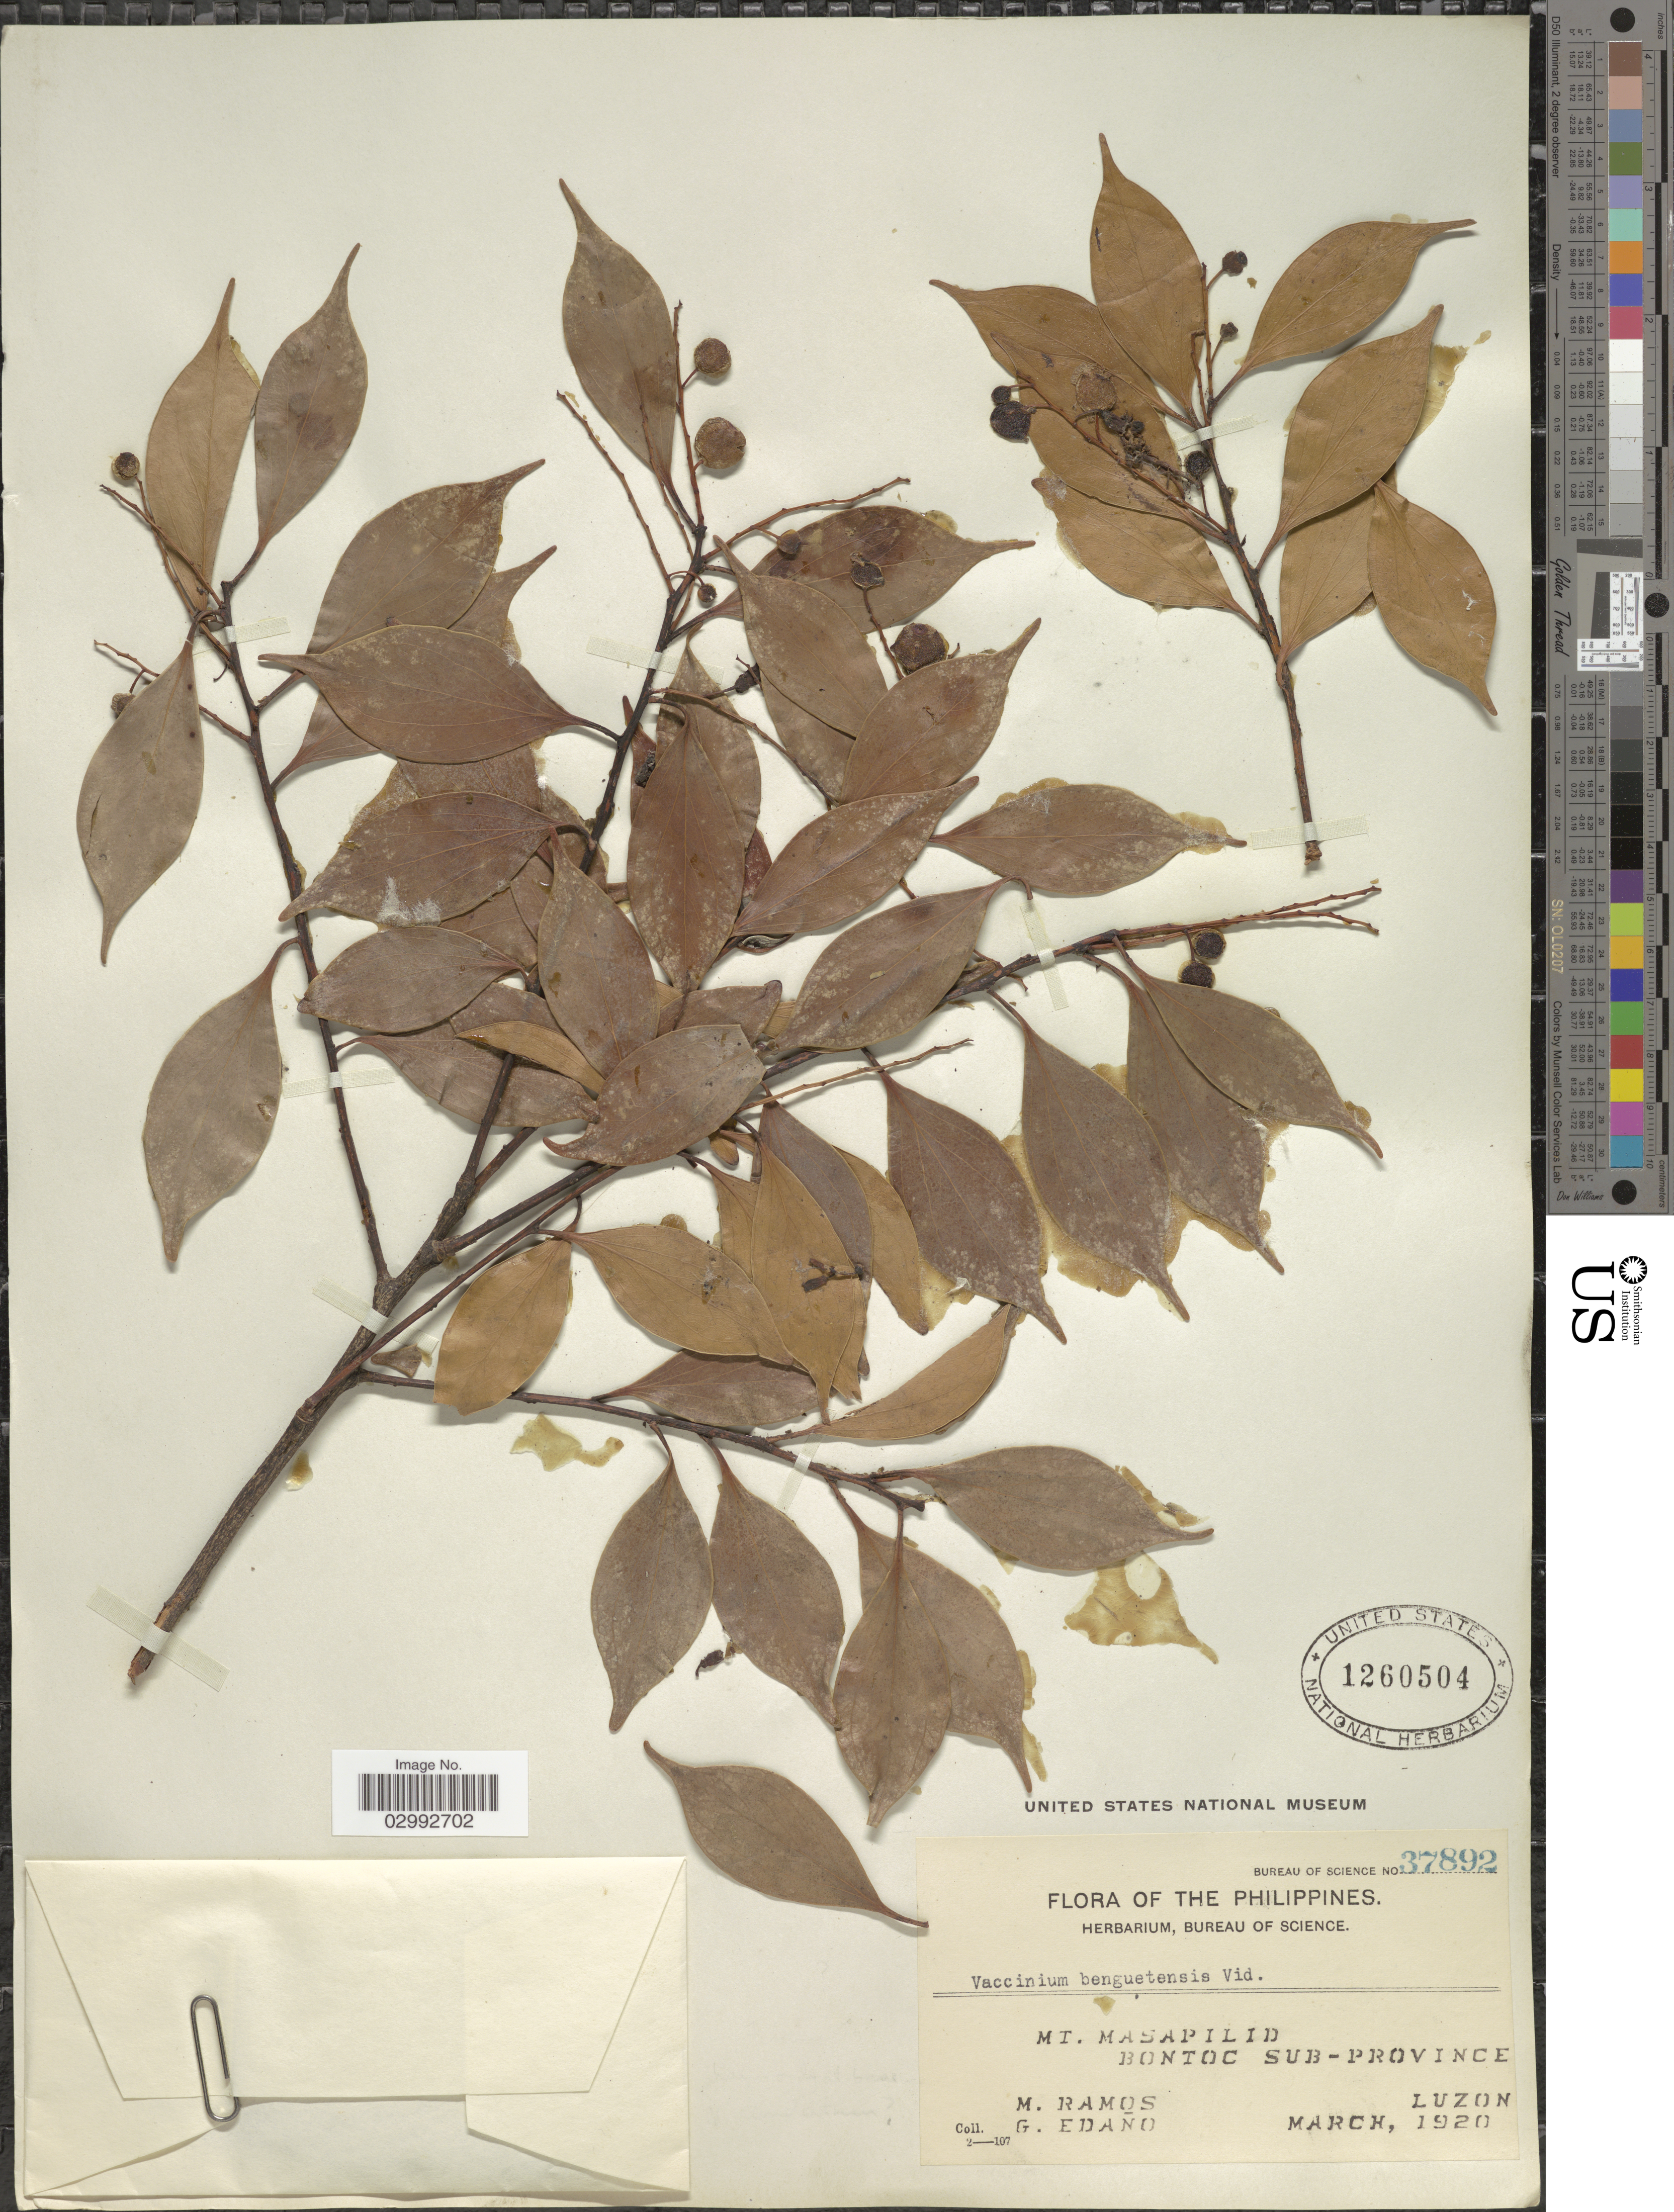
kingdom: Plantae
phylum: Tracheophyta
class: Magnoliopsida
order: Ericales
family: Ericaceae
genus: Vaccinium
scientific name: Vaccinium benguetense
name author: S. Vidal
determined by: Tamayo, Maverick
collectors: M. Ramos & G. Edaño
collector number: Bureau of Science 37892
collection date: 1920-03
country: Philippines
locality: Mt. Masapilid, Bontoc Sub-Province, Luzon.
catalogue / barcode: US 1260504